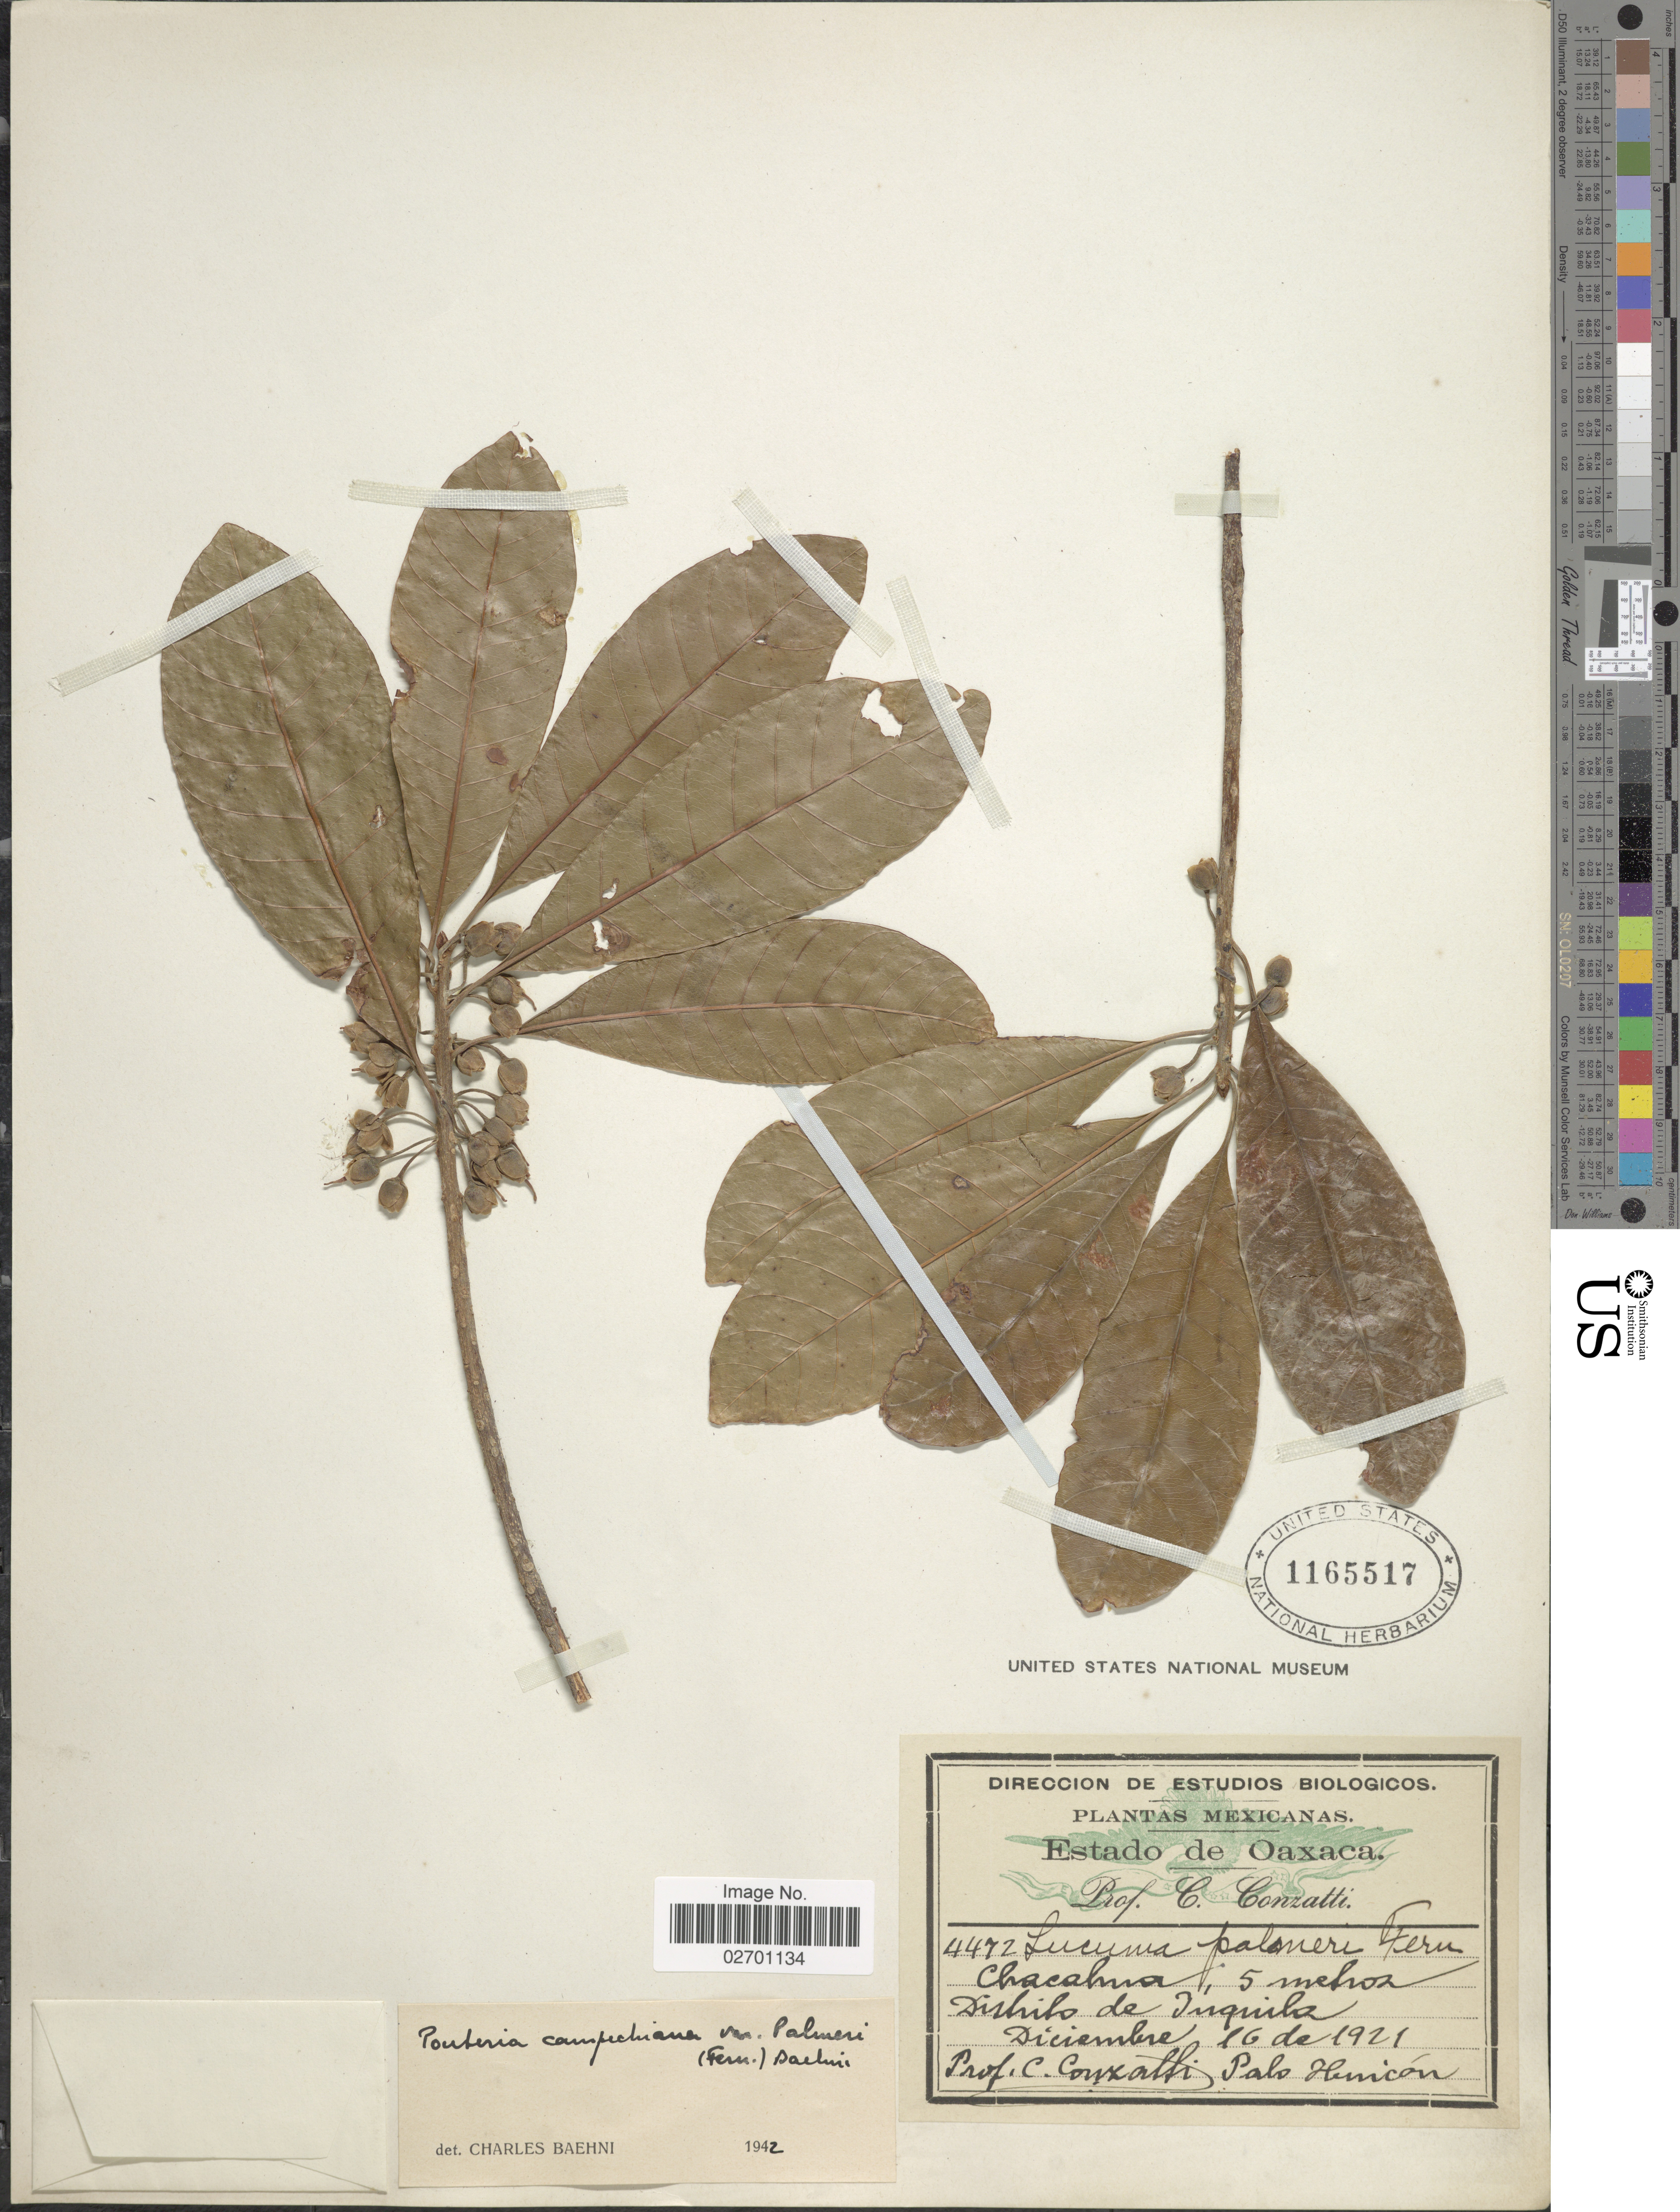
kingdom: Plantae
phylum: Tracheophyta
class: Magnoliopsida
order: Ericales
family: Sapotaceae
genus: Pouteria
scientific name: Pouteria campechiana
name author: (Kunth) Baehni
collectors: C. Conzatti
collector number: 4472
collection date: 1921-12-06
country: Mexico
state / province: Oaxaca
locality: Distrito de Inquila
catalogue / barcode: US 1165517